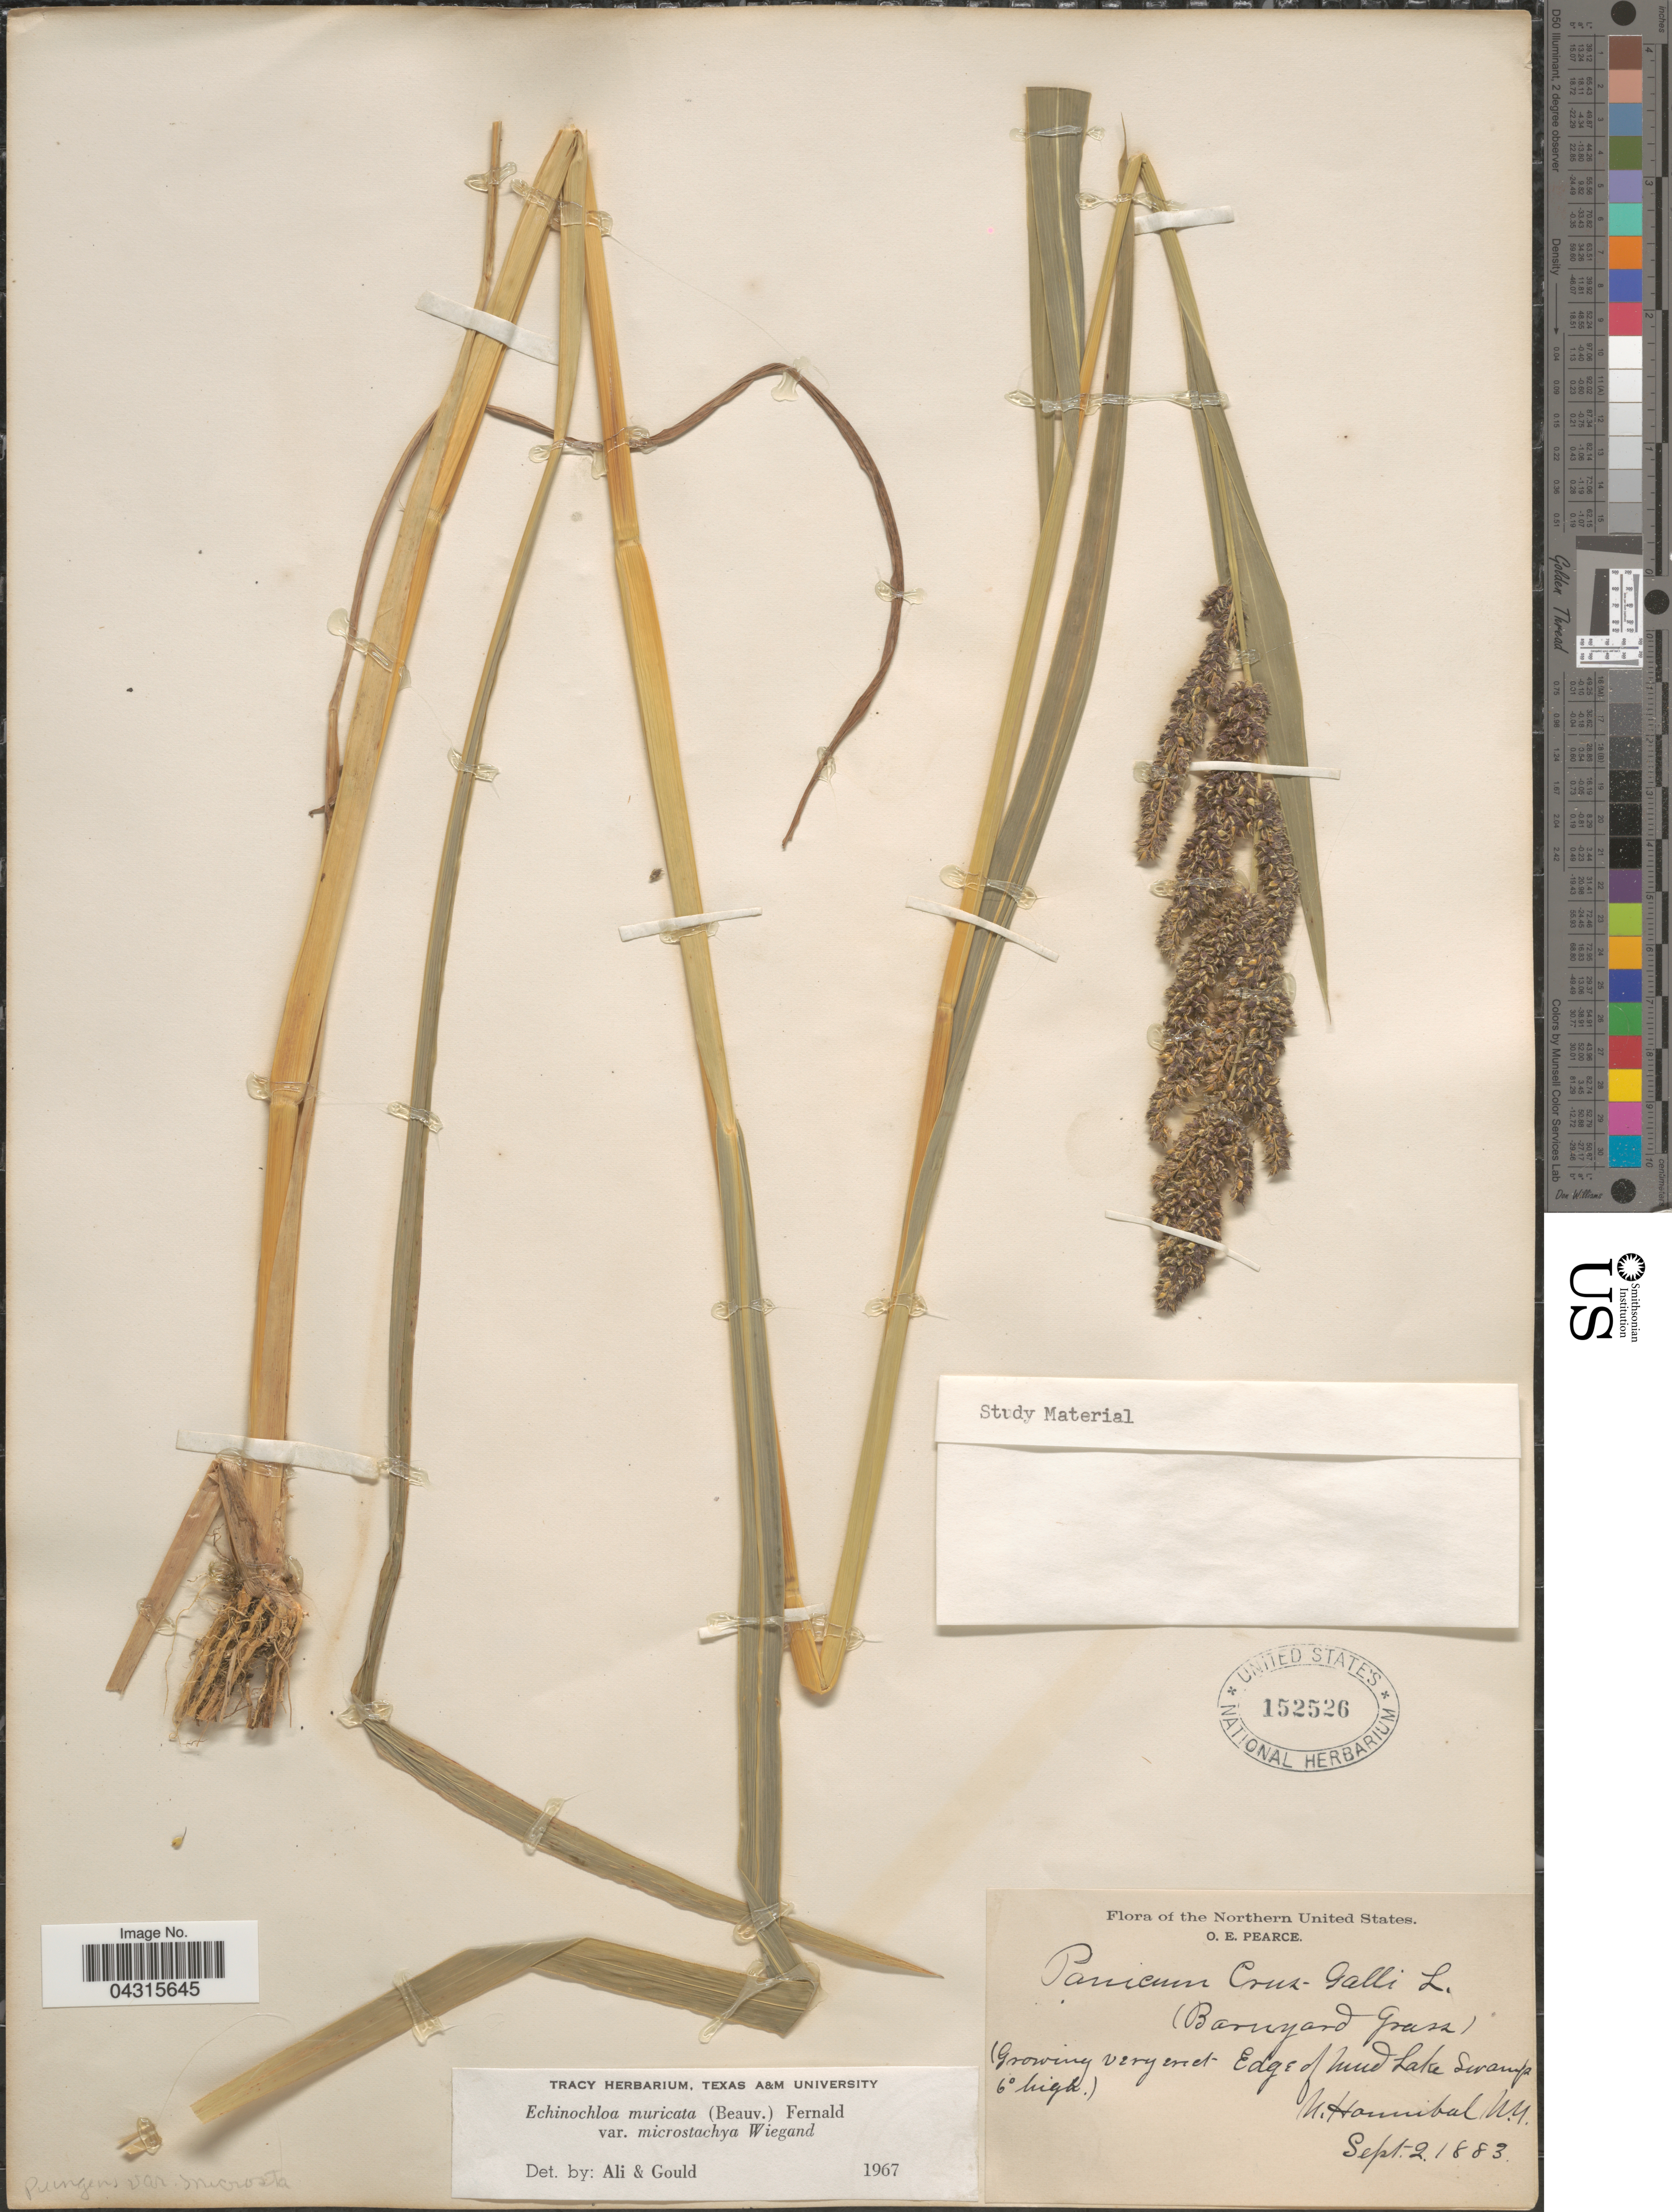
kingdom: Plantae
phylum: Tracheophyta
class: Liliopsida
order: Poales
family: Poaceae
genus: Echinochloa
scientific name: Echinochloa muricata var. microstachya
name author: Wiegand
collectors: O. E. Pearce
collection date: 1883-09-02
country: United States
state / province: New York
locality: The Northern United States. (Growing very erect Edge of mud Lake Swamp 6º high.). N. Hannibal.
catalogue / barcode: US 152526